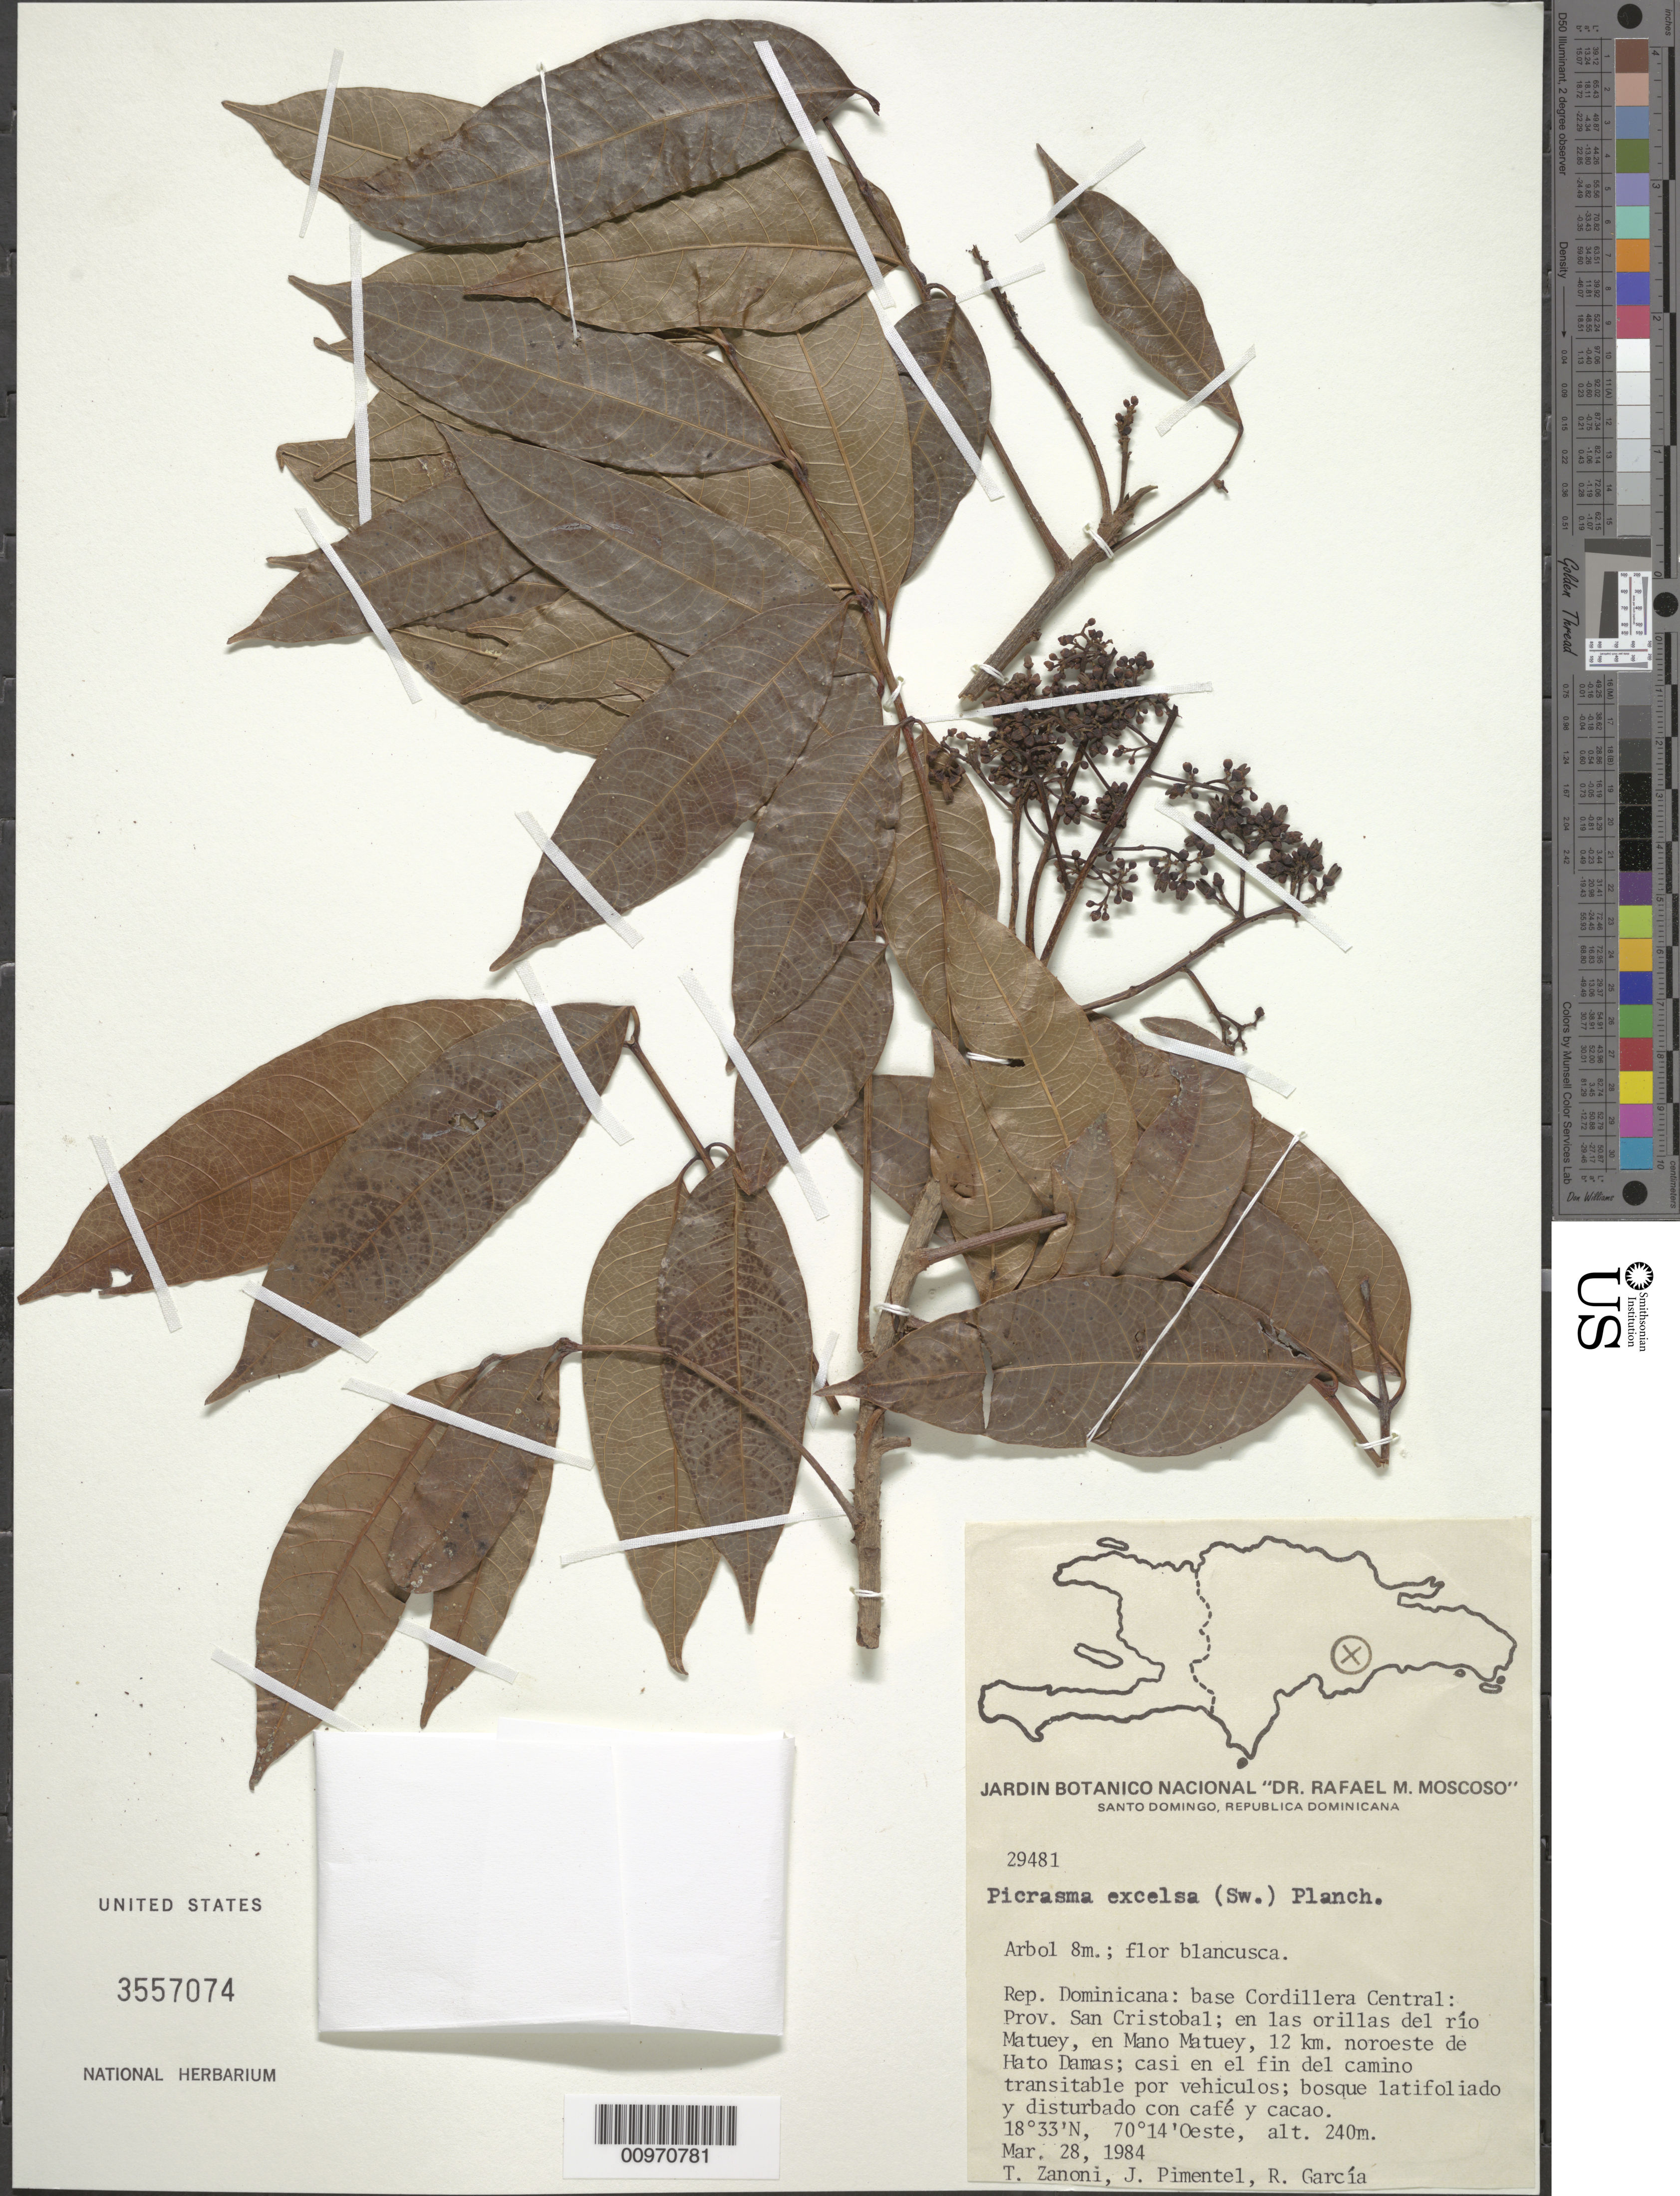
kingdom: Plantae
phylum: Tracheophyta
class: Magnoliopsida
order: Sapindales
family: Simaroubaceae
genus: Picrasma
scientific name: Picrasma excelsa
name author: (Sw.) Planch.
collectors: T. A. Zanoni, J. Pimentel & R. G. García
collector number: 29481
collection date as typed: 28 Mar 1984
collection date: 1984-03-28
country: Dominican Republic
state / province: San Cristobal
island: Hispaniola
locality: Cordillera Central, Río Matuey, en Mano Matuey, 12 km noroeste de Hato Damas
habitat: Casi en el fin del camino transitable por vehiculos; bosque latifoliado y disturbado con café y cacao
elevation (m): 240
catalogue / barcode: US 3557074